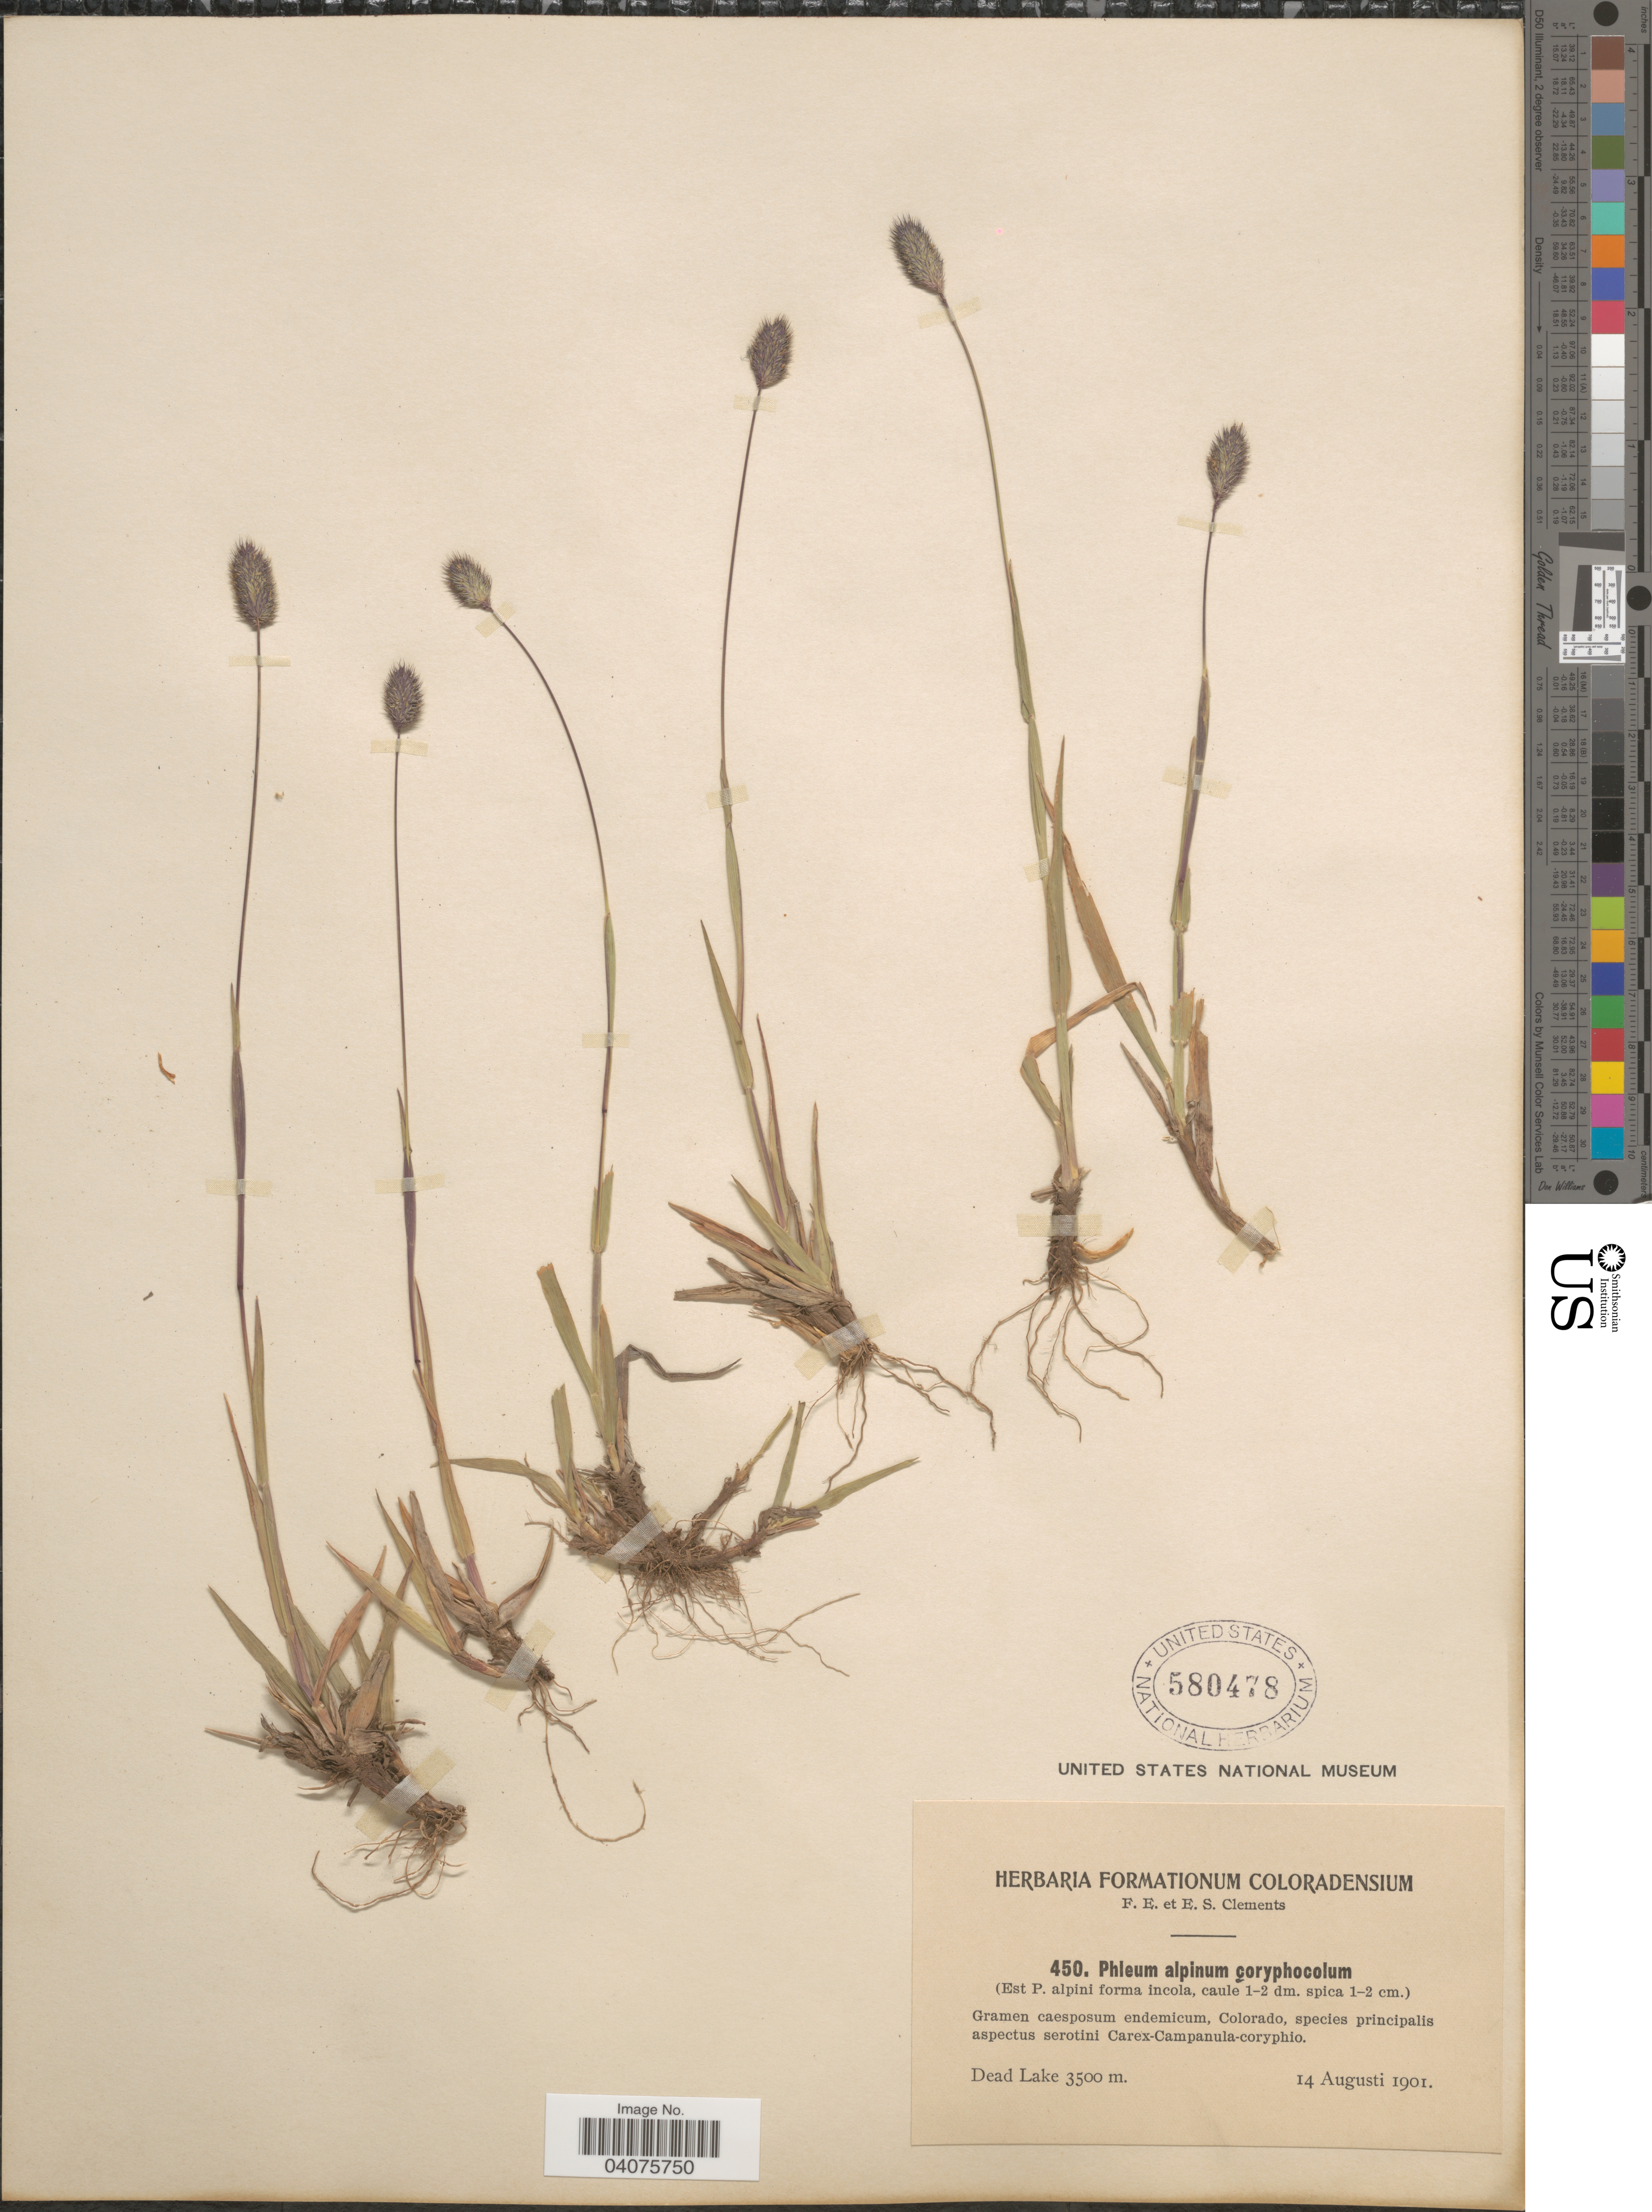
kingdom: Plantae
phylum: Tracheophyta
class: Liliopsida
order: Poales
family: Poaceae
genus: Phleum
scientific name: Phleum alpinum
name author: L.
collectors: F. E. Clements & E. S. Clements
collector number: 450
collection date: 1901-08-14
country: United States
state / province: Colorado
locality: Dead Lake.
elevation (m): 3500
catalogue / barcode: US 580478